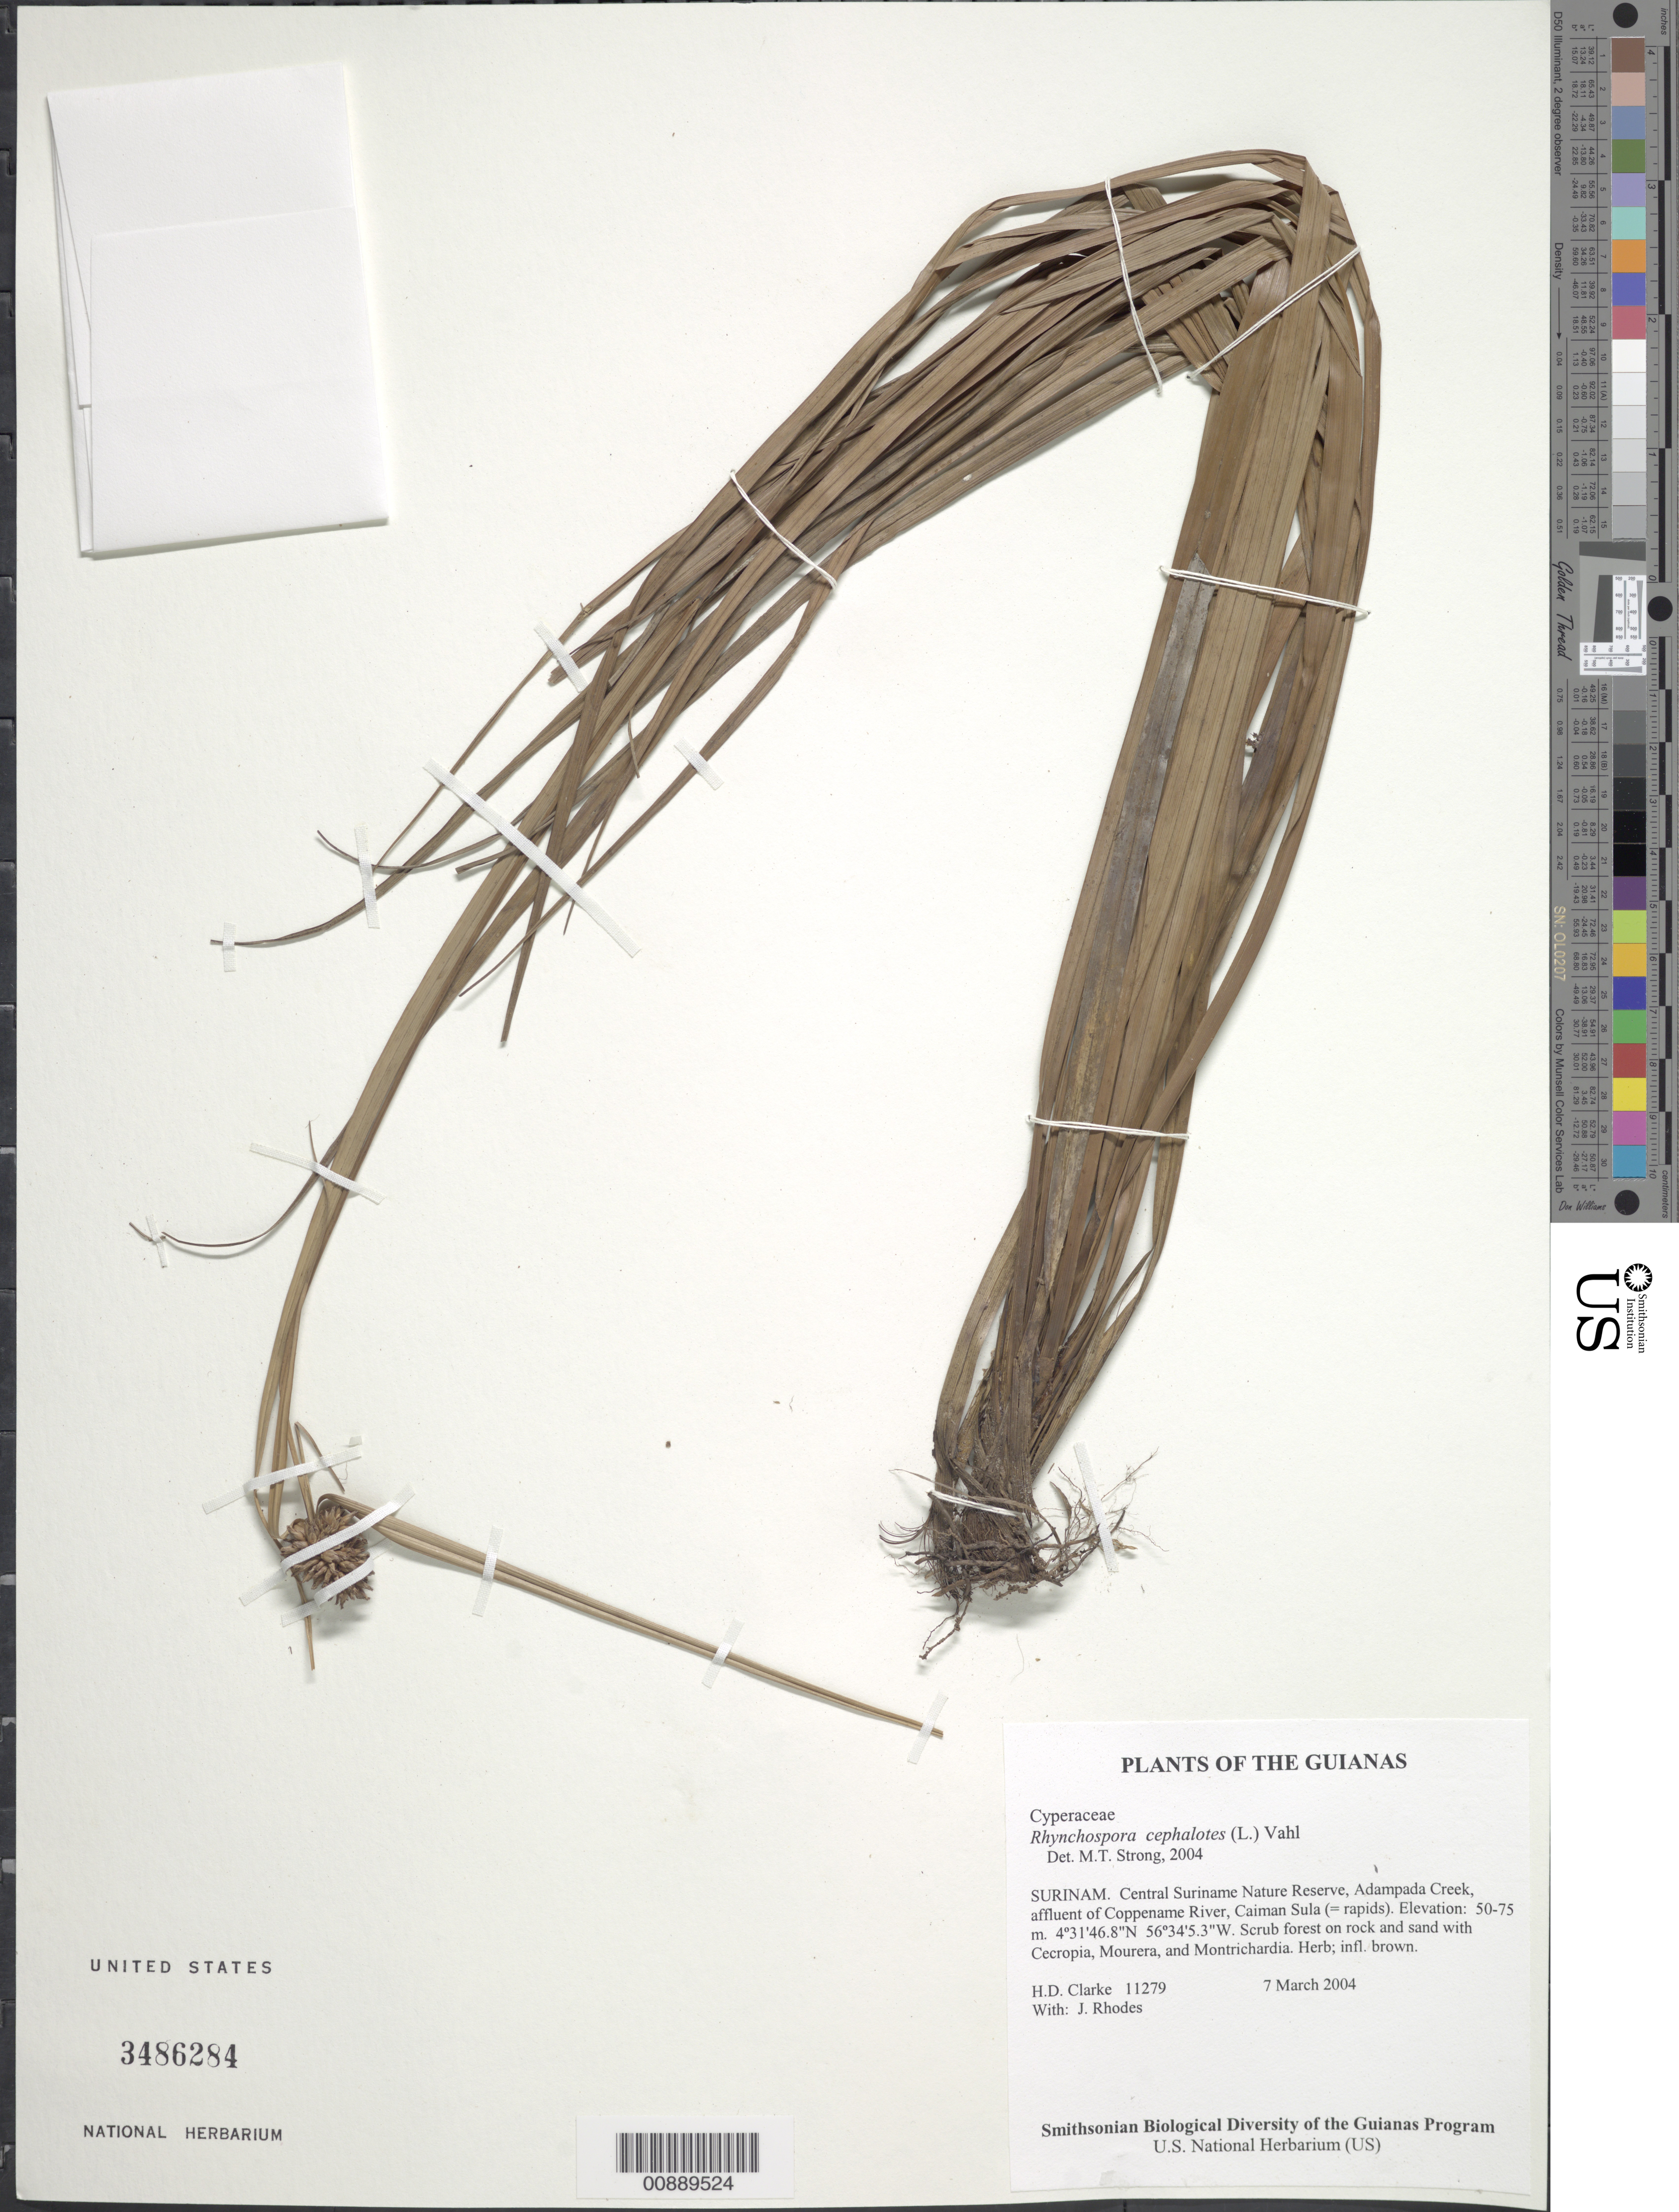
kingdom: Plantae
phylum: Tracheophyta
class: Liliopsida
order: Poales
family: Cyperaceae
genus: Rhynchospora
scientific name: Rhynchospora cephalotes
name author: (L.) Vahl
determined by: Strong, M. T., (US), Smithsonian Institution - National Museum of Natural History (UNITED STATES)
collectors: H. D. Clarke & J. Rhodes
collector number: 11279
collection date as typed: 7 March 2004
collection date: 2004-03-07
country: Suriname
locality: Central Suriname Nature Reserve, Adampada Creek, affluent of Coppename River, Caiman Sula (= rapids)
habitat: Scrub forest on rock and sand with Cecropia, Mourera, and Montrichardia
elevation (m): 50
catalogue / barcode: US 3486284